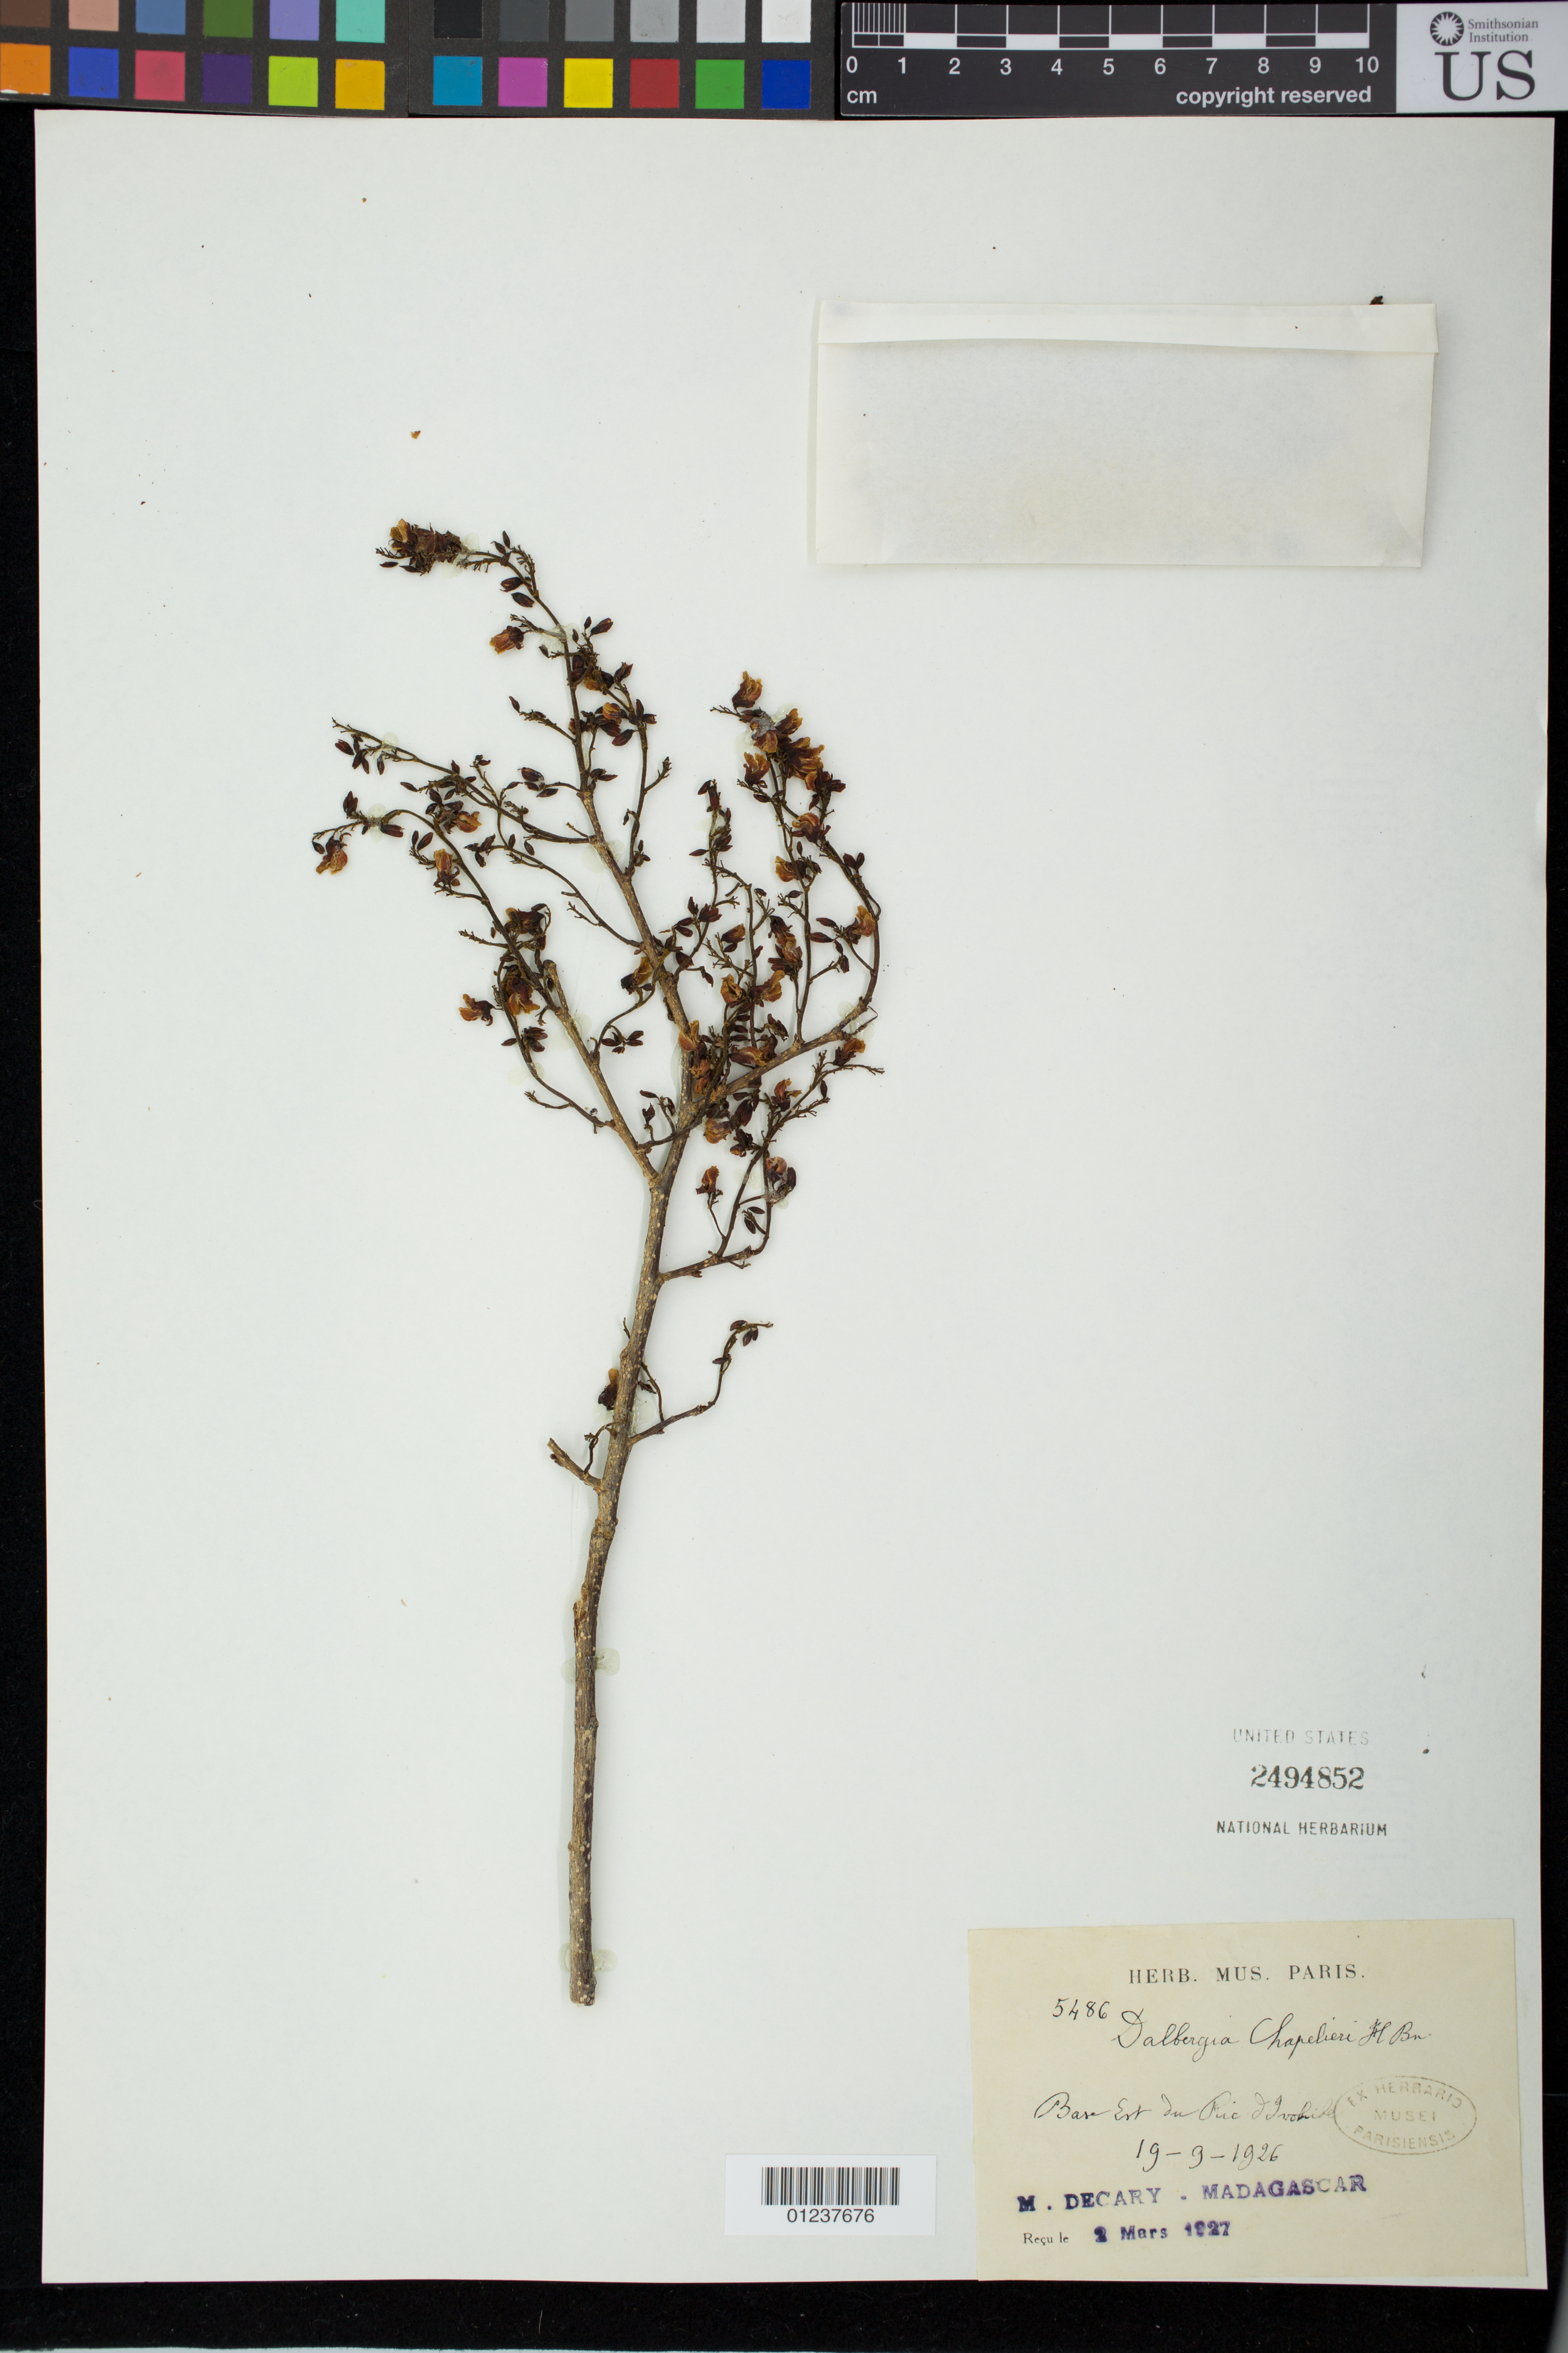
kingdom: Plantae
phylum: Tracheophyta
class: Magnoliopsida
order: Fabales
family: Fabaceae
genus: Dalbergia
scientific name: Dalbergia chapelieri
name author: Baill.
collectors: R. Decary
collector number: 5486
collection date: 1926-09-19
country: Madagascar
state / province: Ihorombe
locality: Base est du Pic d'Ivohibe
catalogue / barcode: US 2494852